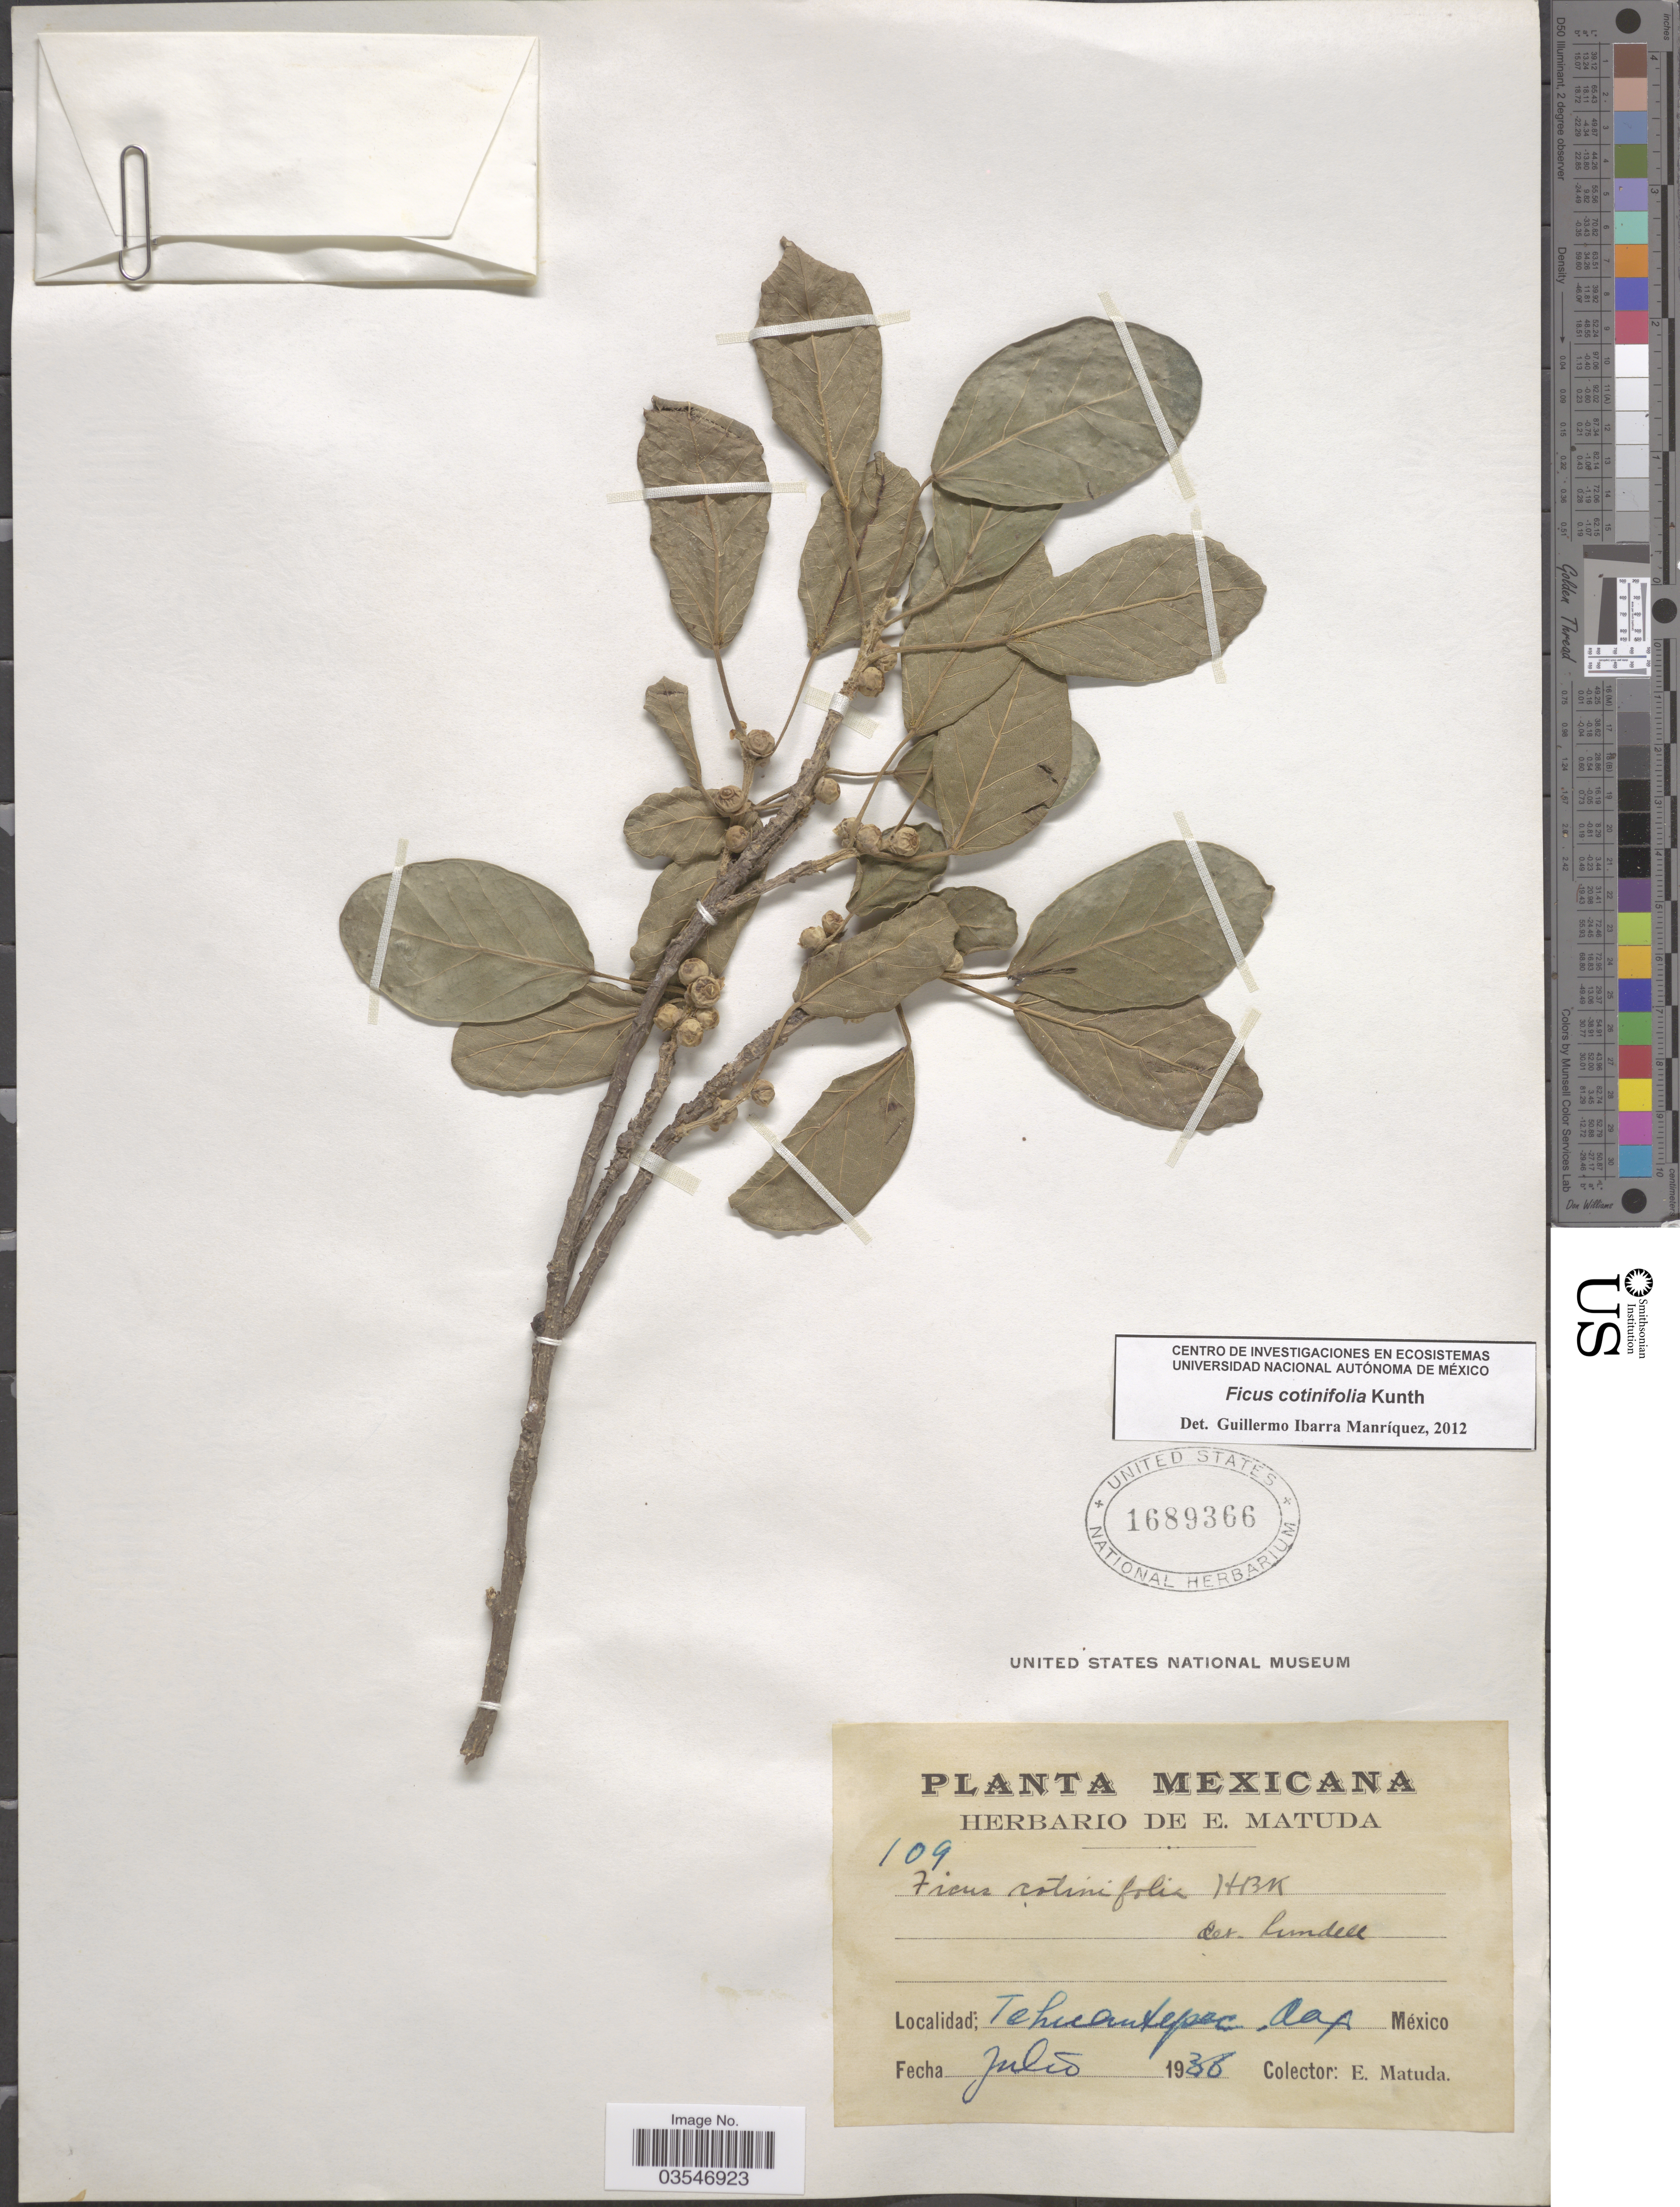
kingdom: Plantae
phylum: Tracheophyta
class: Magnoliopsida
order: Rosales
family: Moraceae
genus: Ficus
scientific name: Ficus cotinifolia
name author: Kunth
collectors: E. Matuda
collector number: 109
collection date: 1936-07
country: Mexico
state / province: Oaxaca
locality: Tehuantepec.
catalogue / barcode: US 1689366